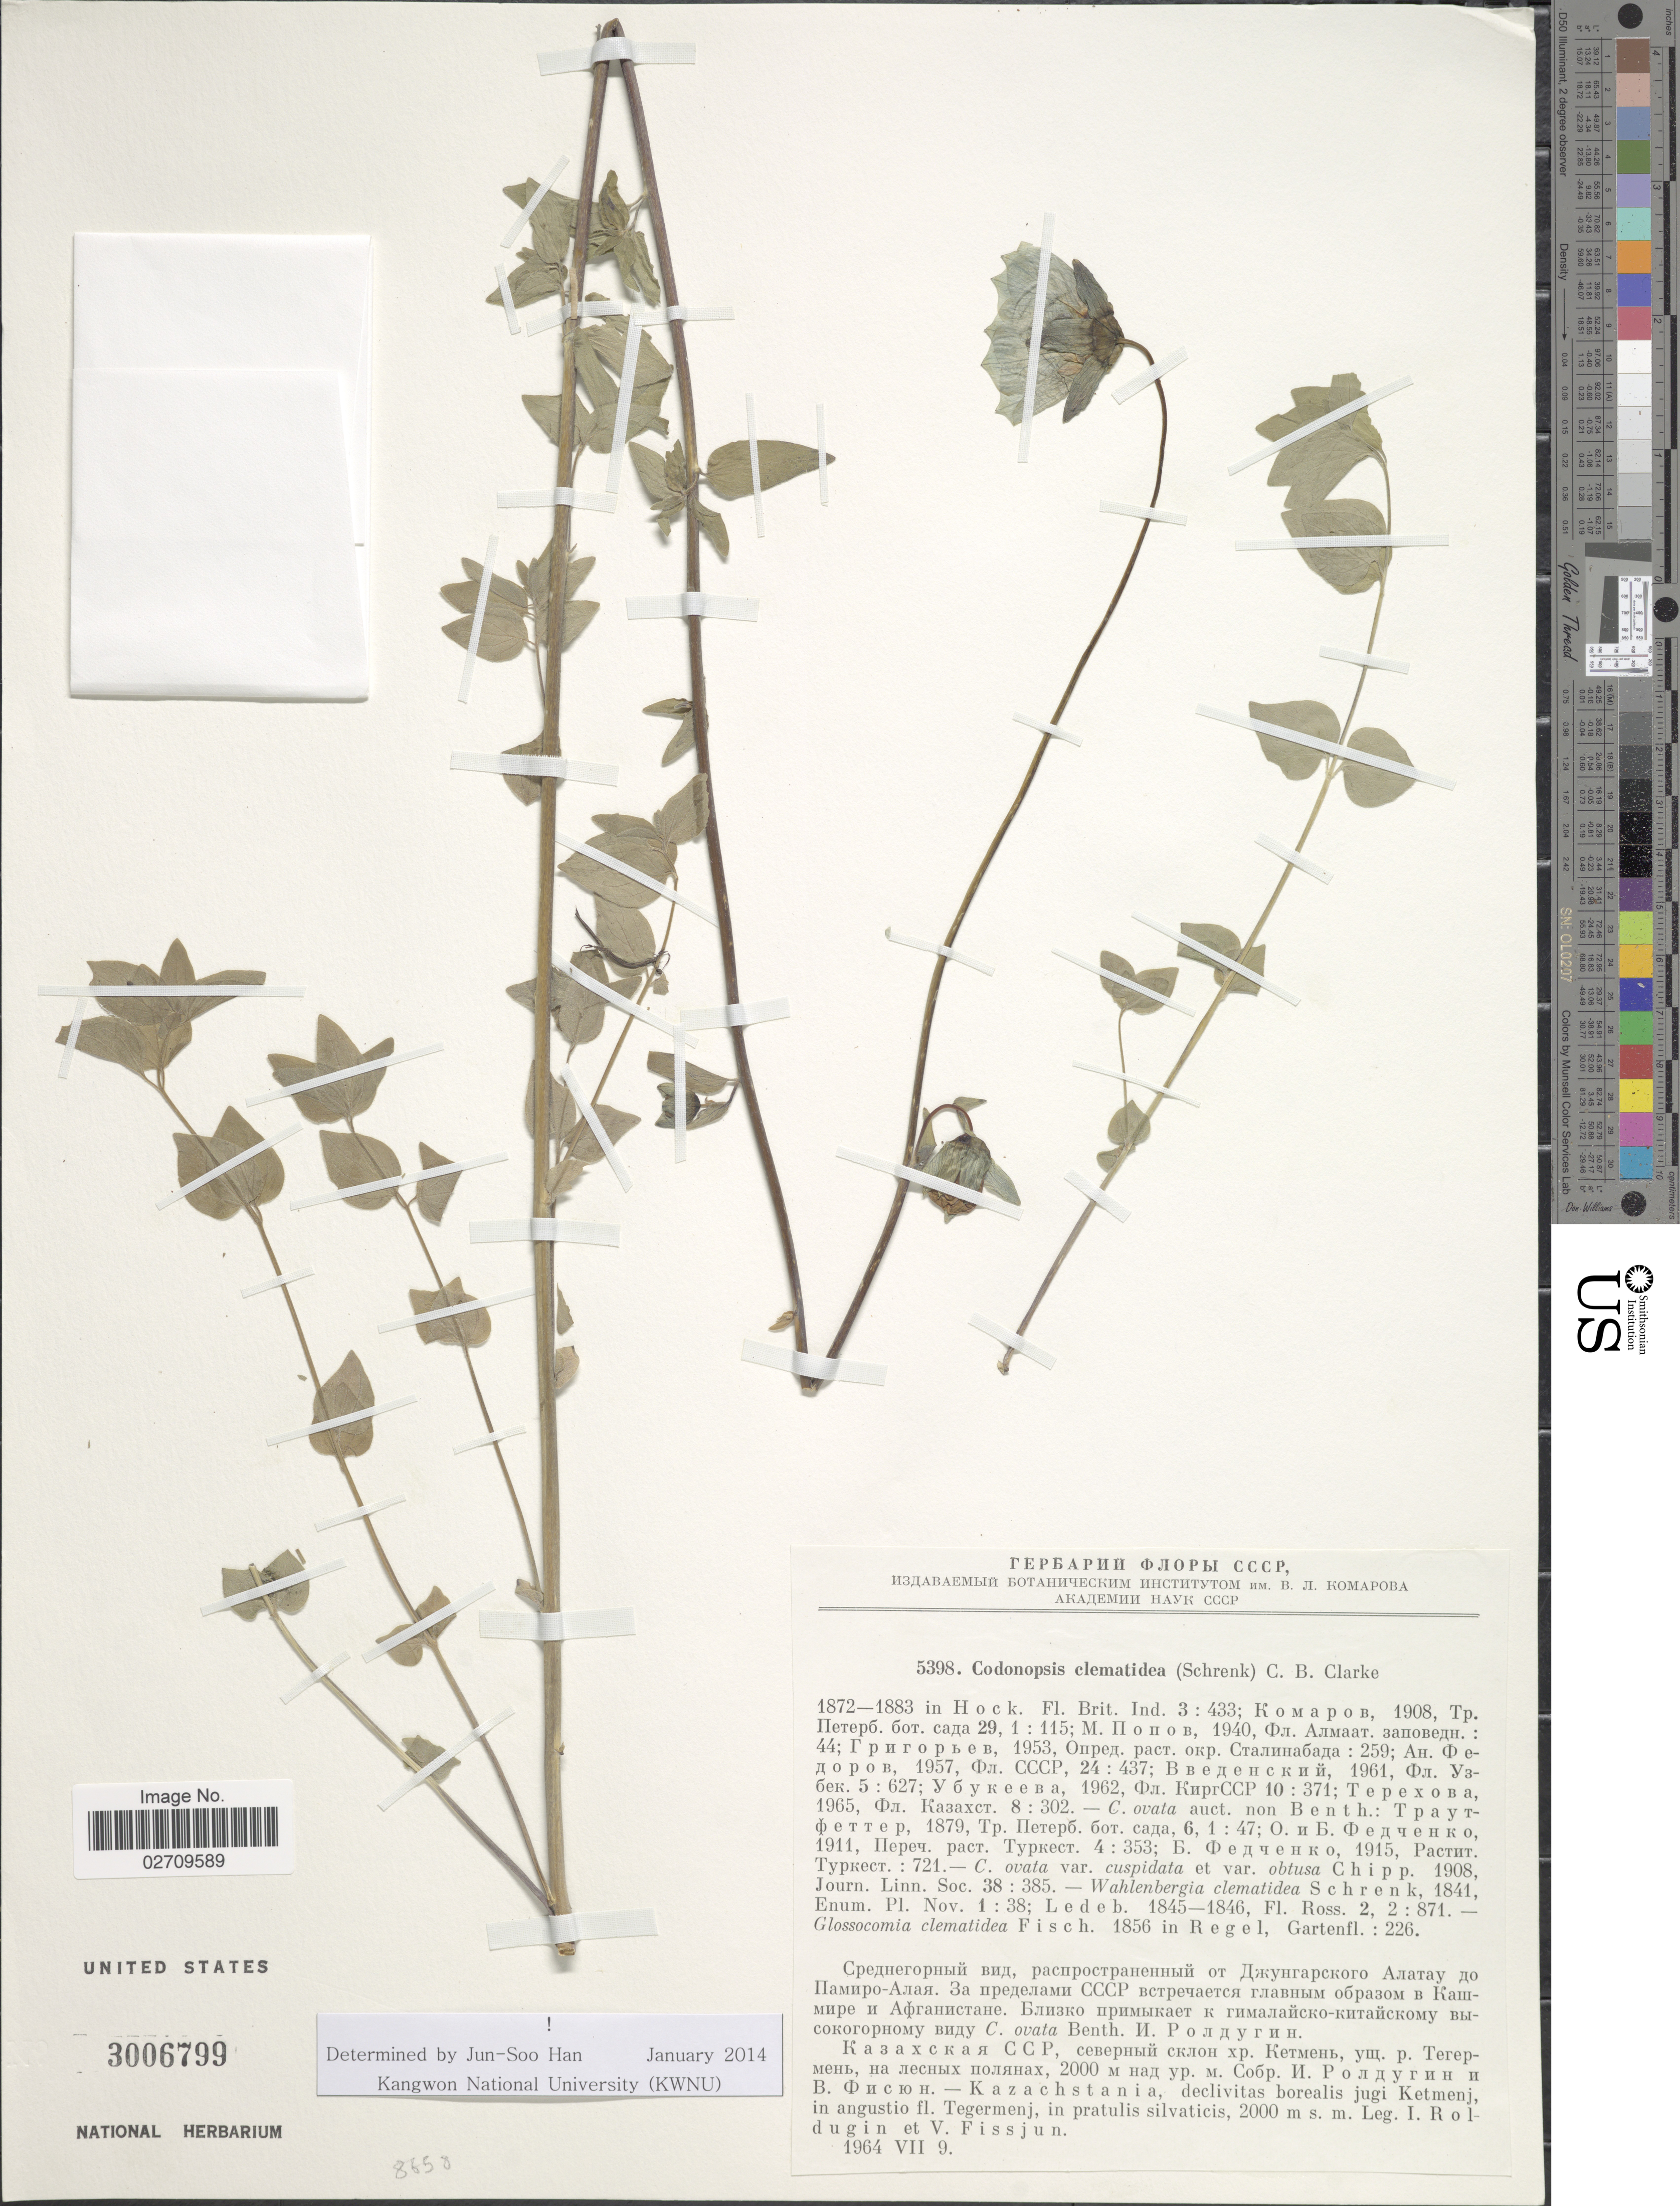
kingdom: Plantae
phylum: Tracheophyta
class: Magnoliopsida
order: Asterales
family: Campanulaceae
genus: Codonopsis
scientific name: Codonopsis clematidea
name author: (Schrenk) C.B. Clarke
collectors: I. Roldugin & V. Fissjun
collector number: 5398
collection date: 1964-07-09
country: Kazakhstan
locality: Kazachstania, declivitas borealis jugi Ketmenj, in angustio fl. Tegermenj, in pratulis silvaticis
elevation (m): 2000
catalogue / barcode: US 3006799